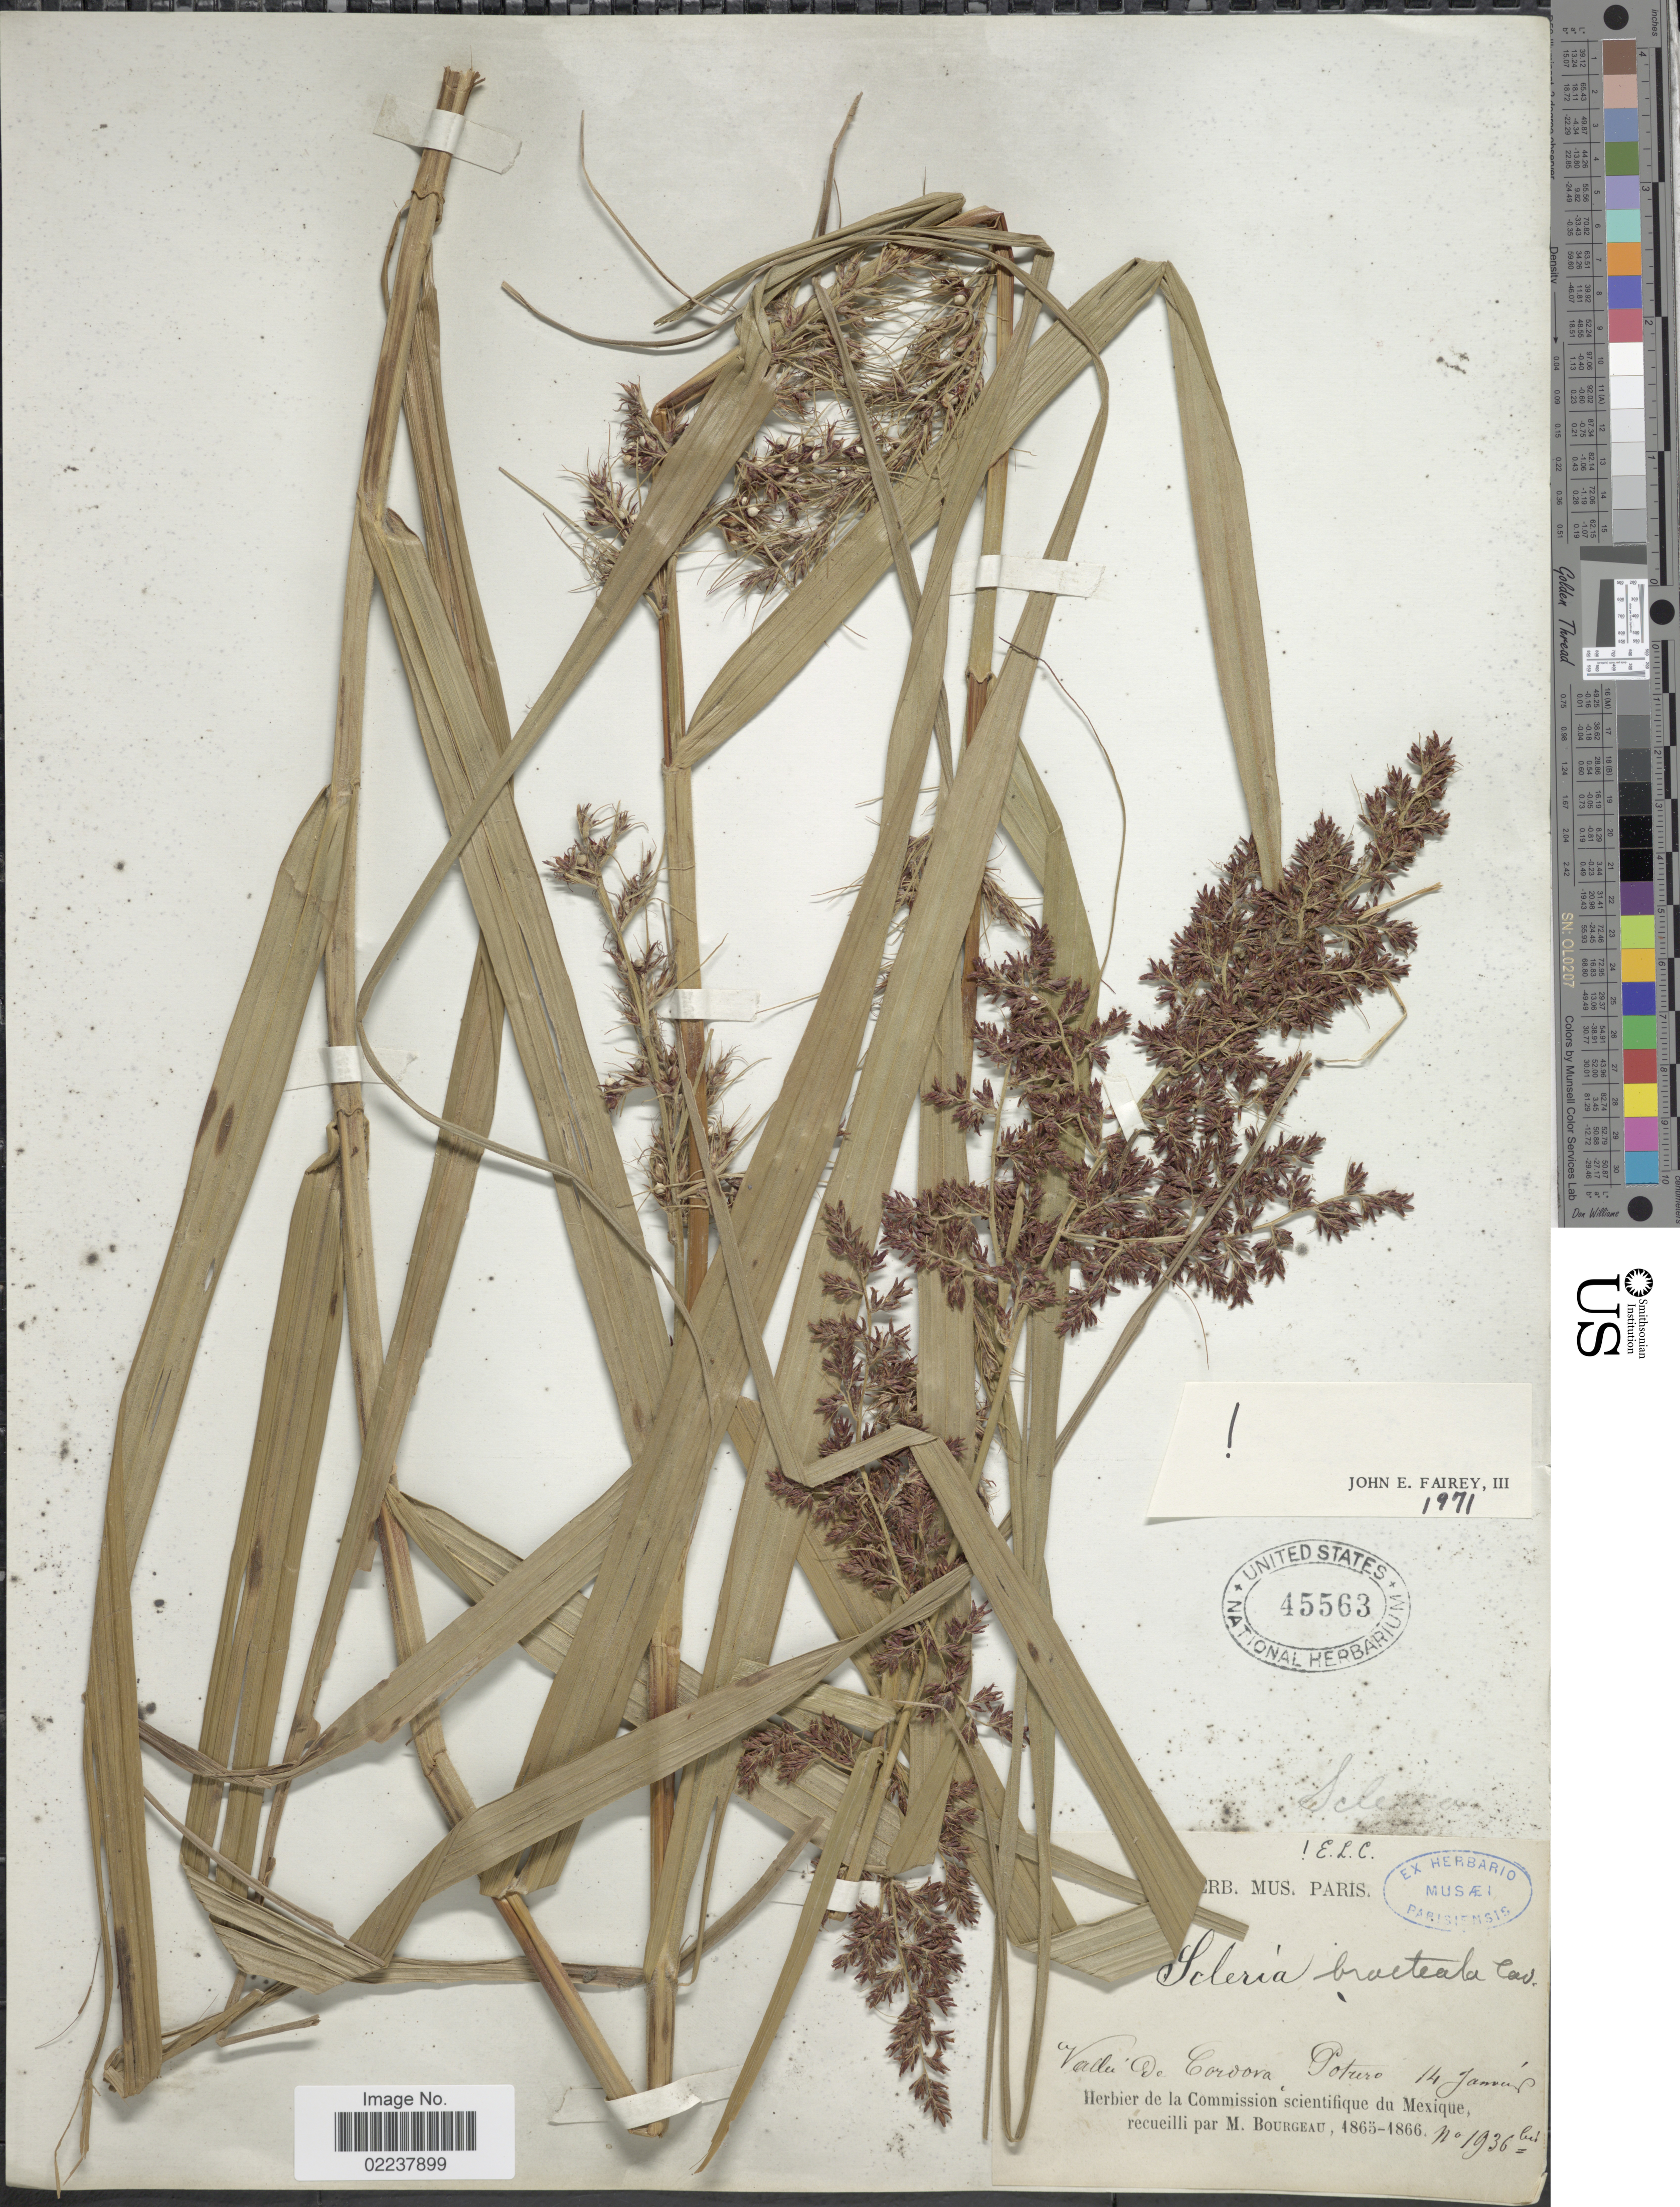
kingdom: Plantae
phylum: Tracheophyta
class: Liliopsida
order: Poales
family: Cyperaceae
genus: Scleria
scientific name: Scleria bracteata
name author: Cav.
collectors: M. Bourgeau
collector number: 1936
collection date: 1865/1866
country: Mexico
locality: Vallée de Cordova, Poturo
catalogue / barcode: US 45563